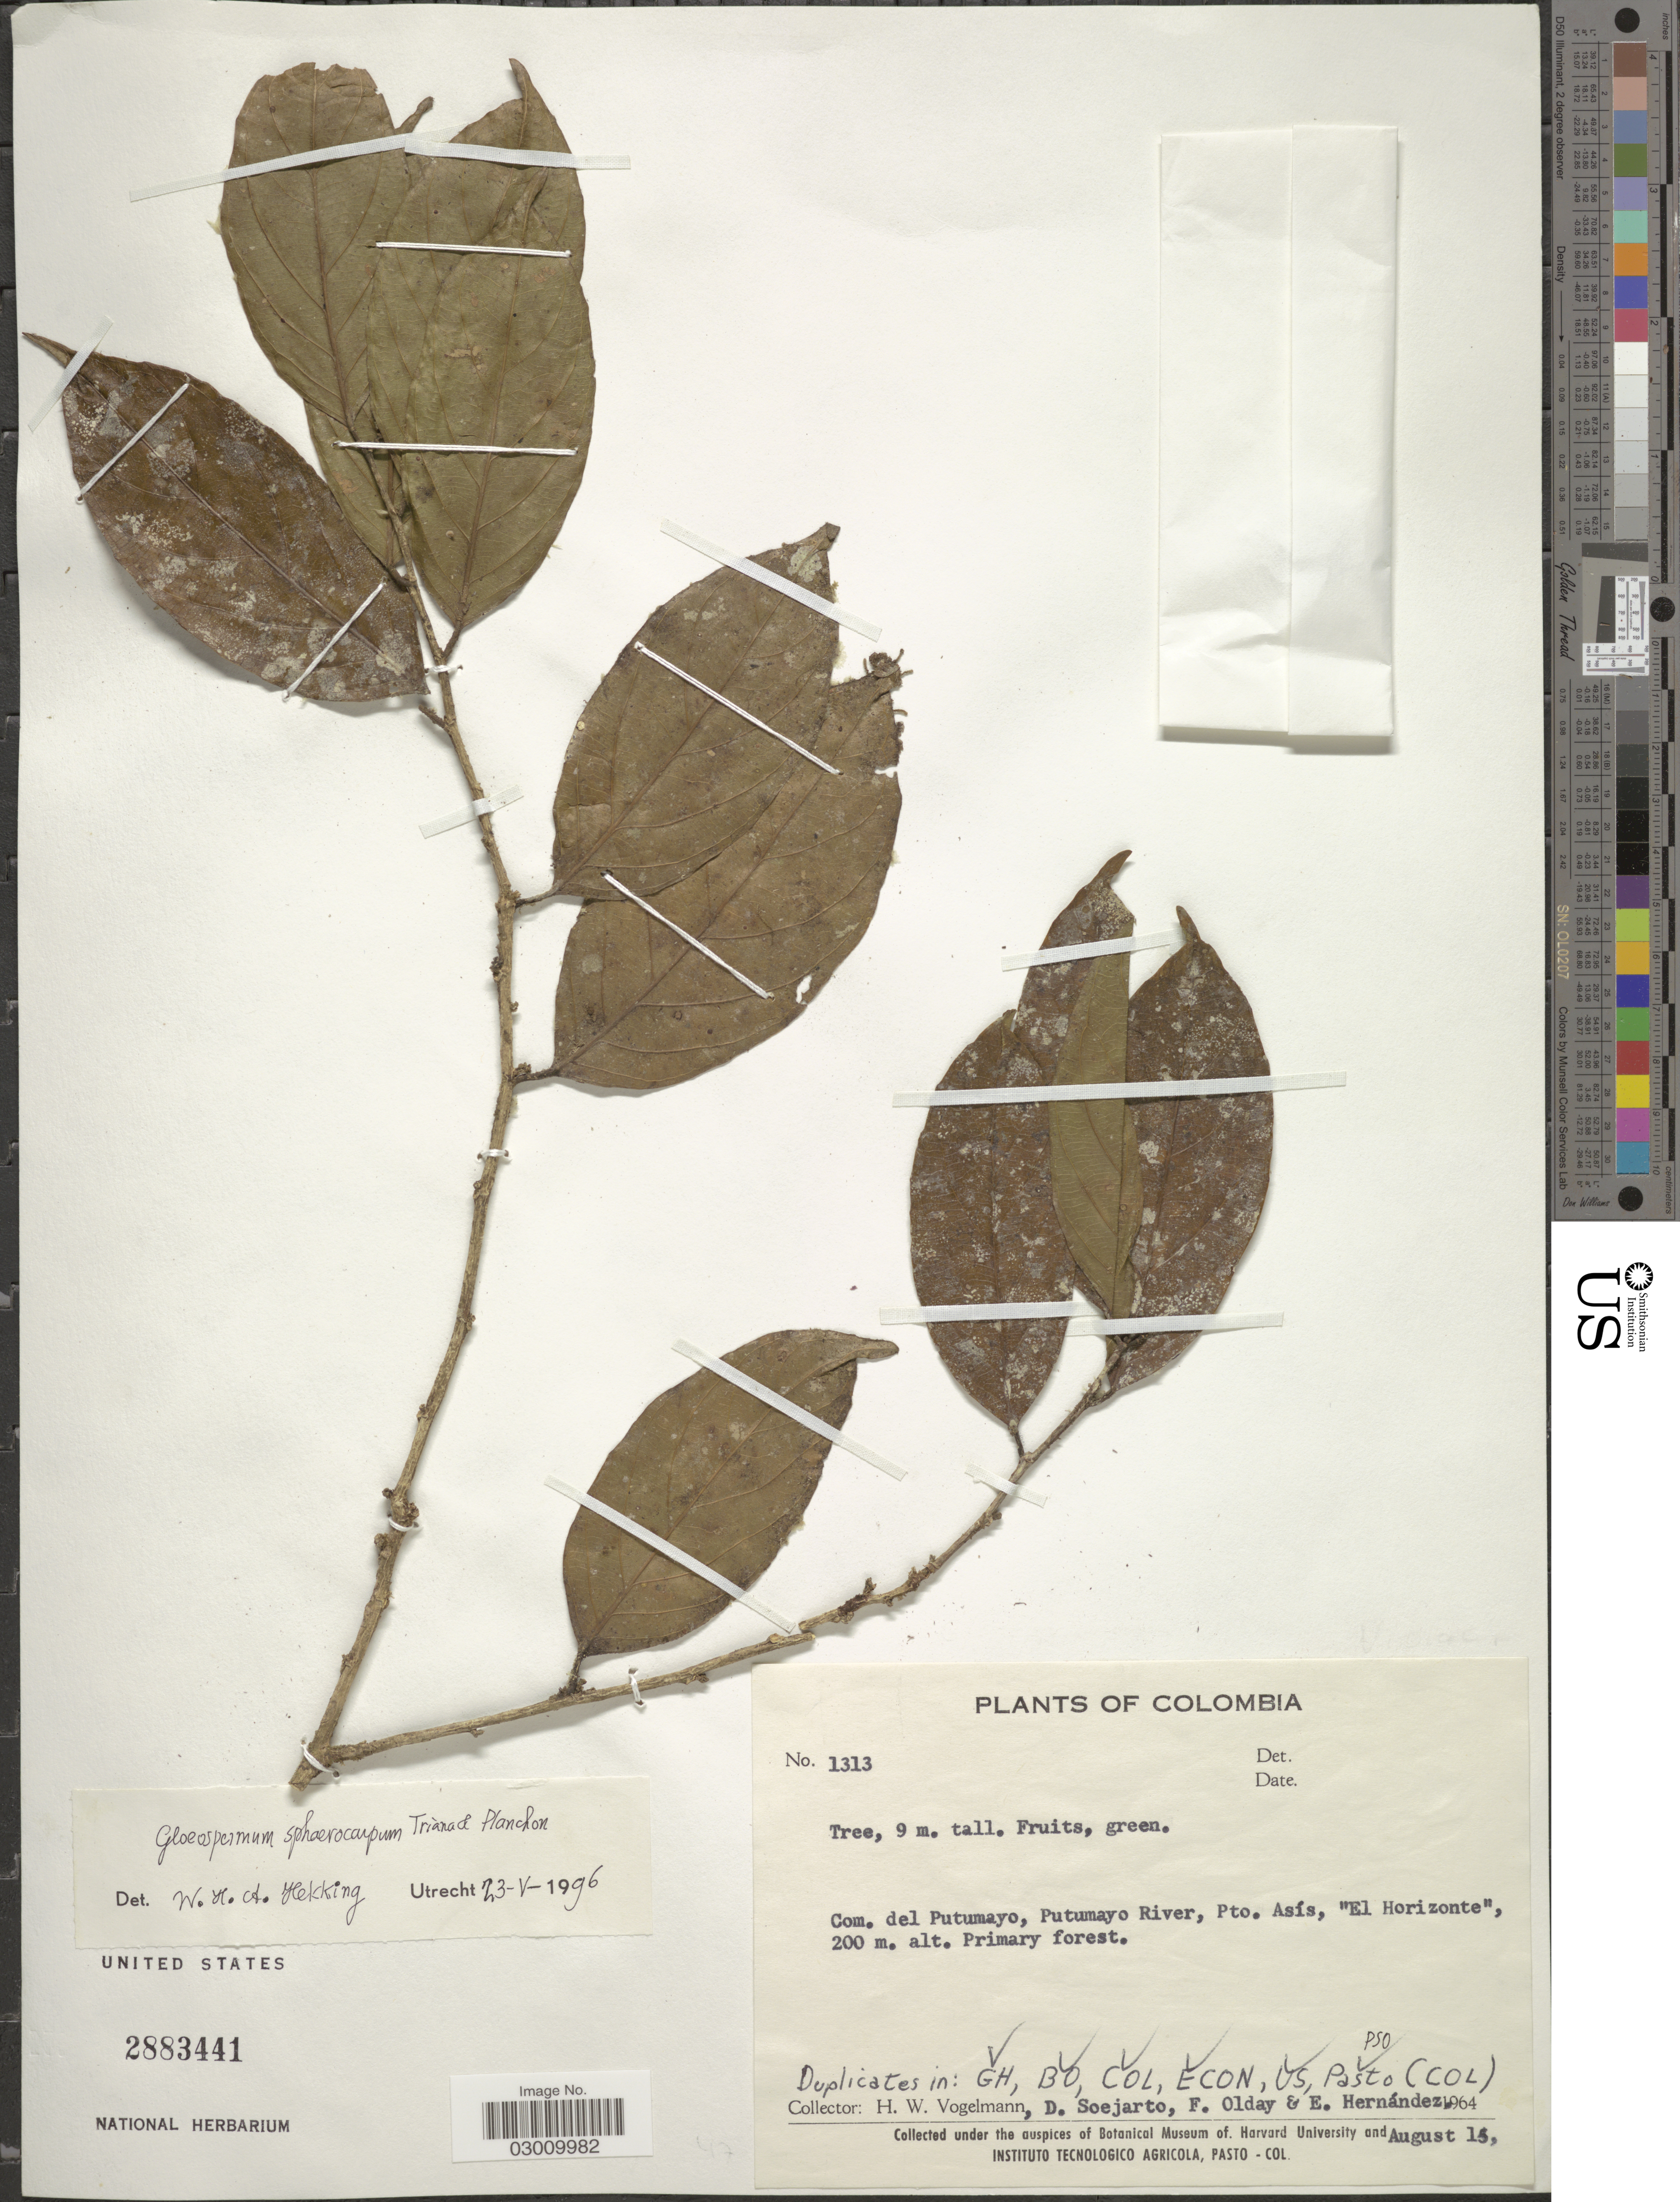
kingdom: Plantae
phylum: Tracheophyta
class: Magnoliopsida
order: Malpighiales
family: Violaceae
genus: Gloeospermum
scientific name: Gloeospermum sphaerocarpum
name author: Triana & Planch.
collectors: H. Vogelmann, D. Soejarto, F. Olday & E. Hernández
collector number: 1313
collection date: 1964-08-15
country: Colombia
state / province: Putumayo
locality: Com. del Putumayo, Putumayo River, Pto. Asís, "El Horizonte".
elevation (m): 200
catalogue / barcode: US 2883441